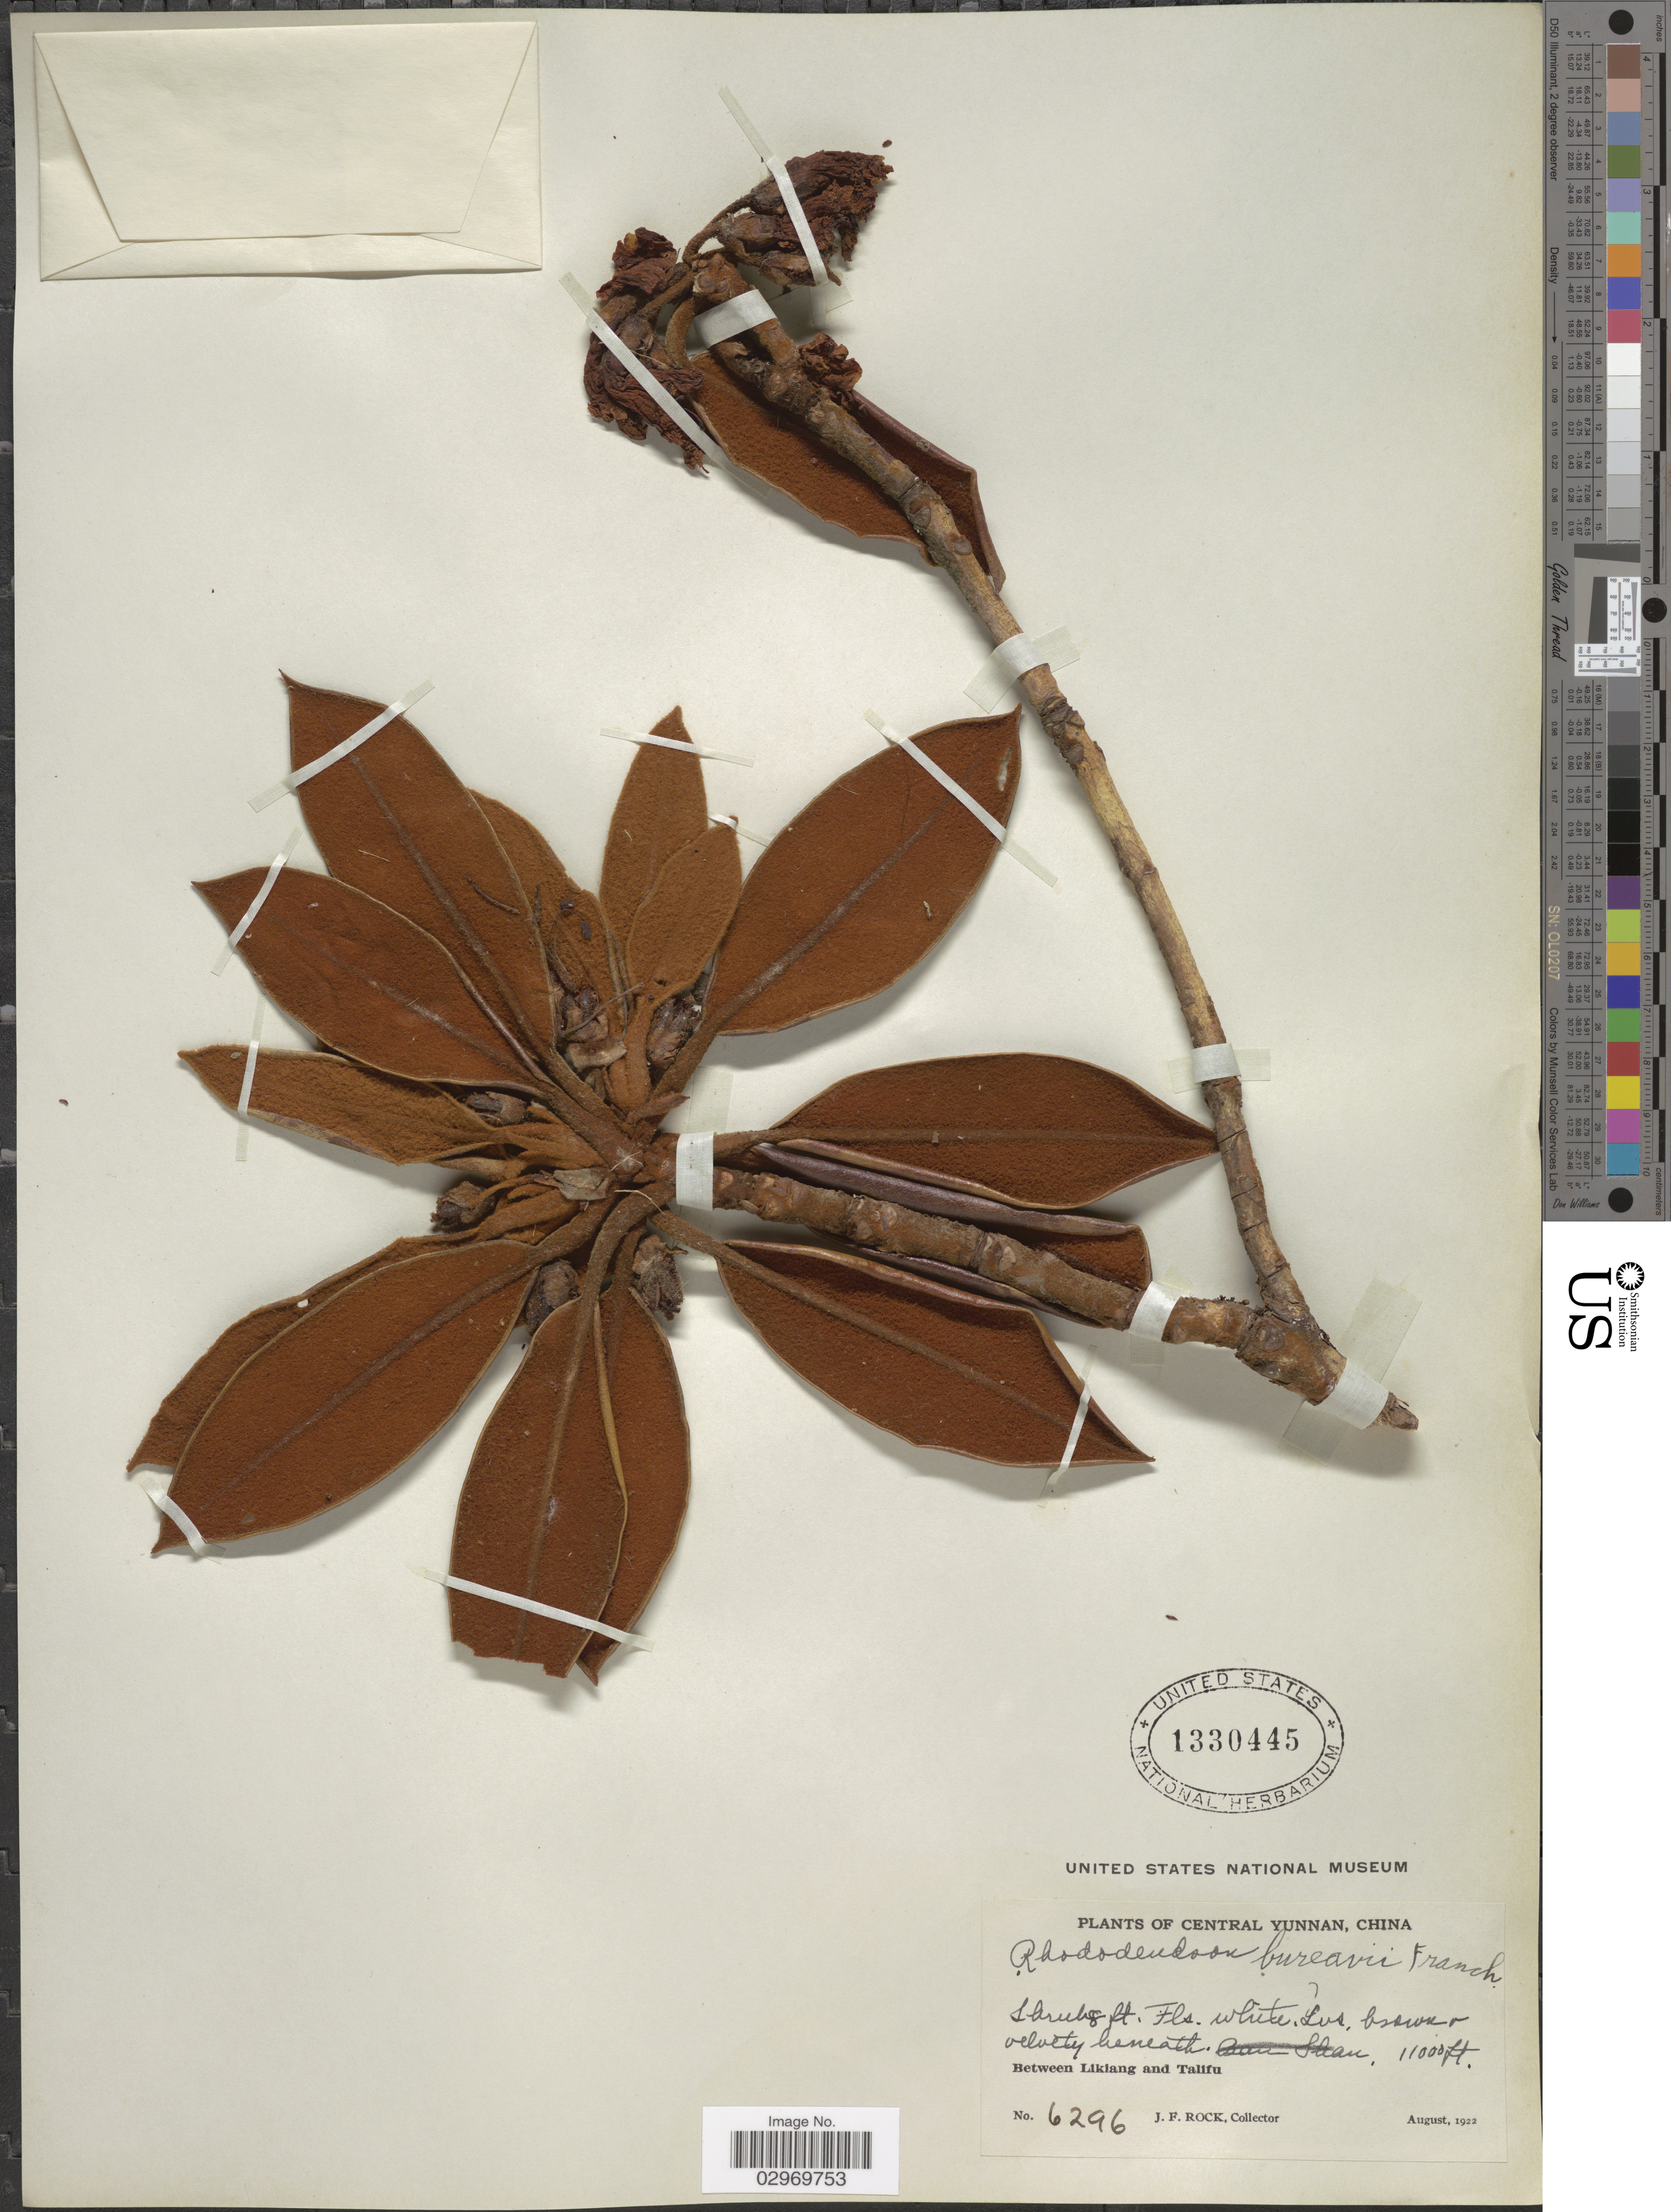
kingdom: Plantae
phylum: Tracheophyta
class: Magnoliopsida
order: Ericales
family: Ericaceae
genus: Rhododendron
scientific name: Rhododendron bureavii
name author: Franch.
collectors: J. Rock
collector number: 6296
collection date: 1922-08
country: China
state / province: Yunnan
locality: Central Yunnan. Between Likiang and Talifu.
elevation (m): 3353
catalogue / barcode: US 1330445